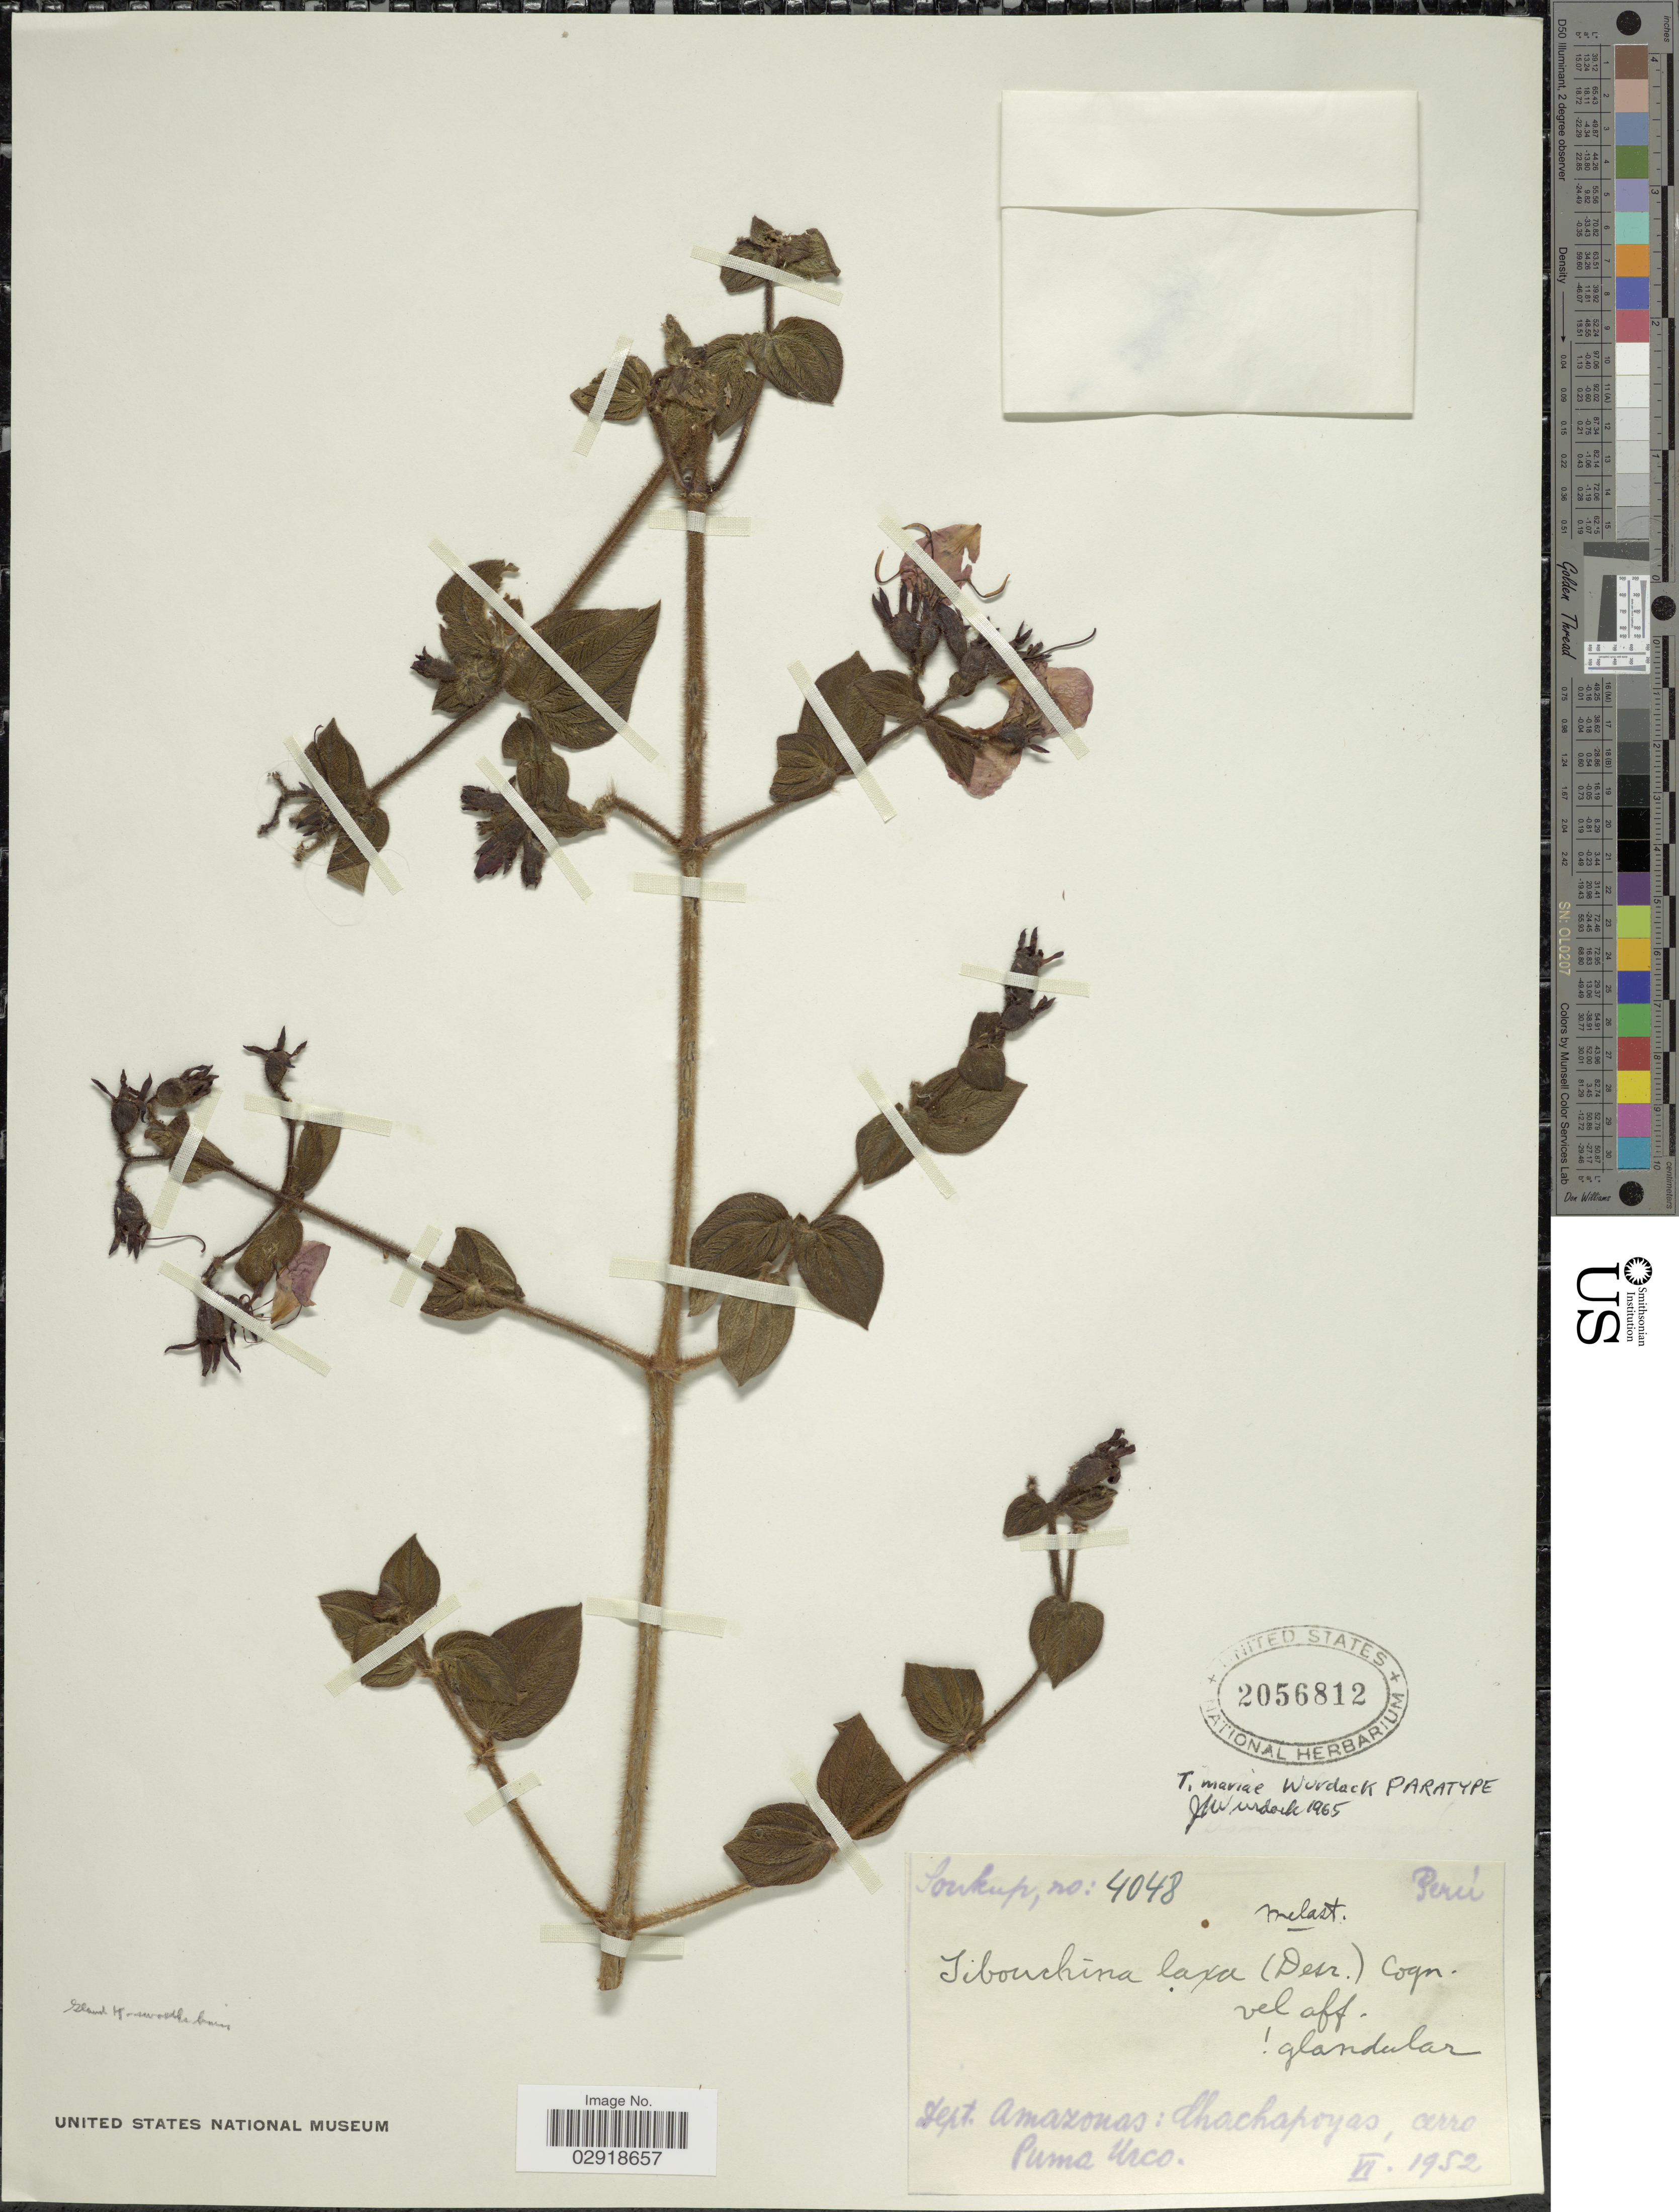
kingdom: Plantae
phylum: Tracheophyta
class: Magnoliopsida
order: Myrtales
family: Melastomataceae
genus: Chaetogastra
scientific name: Chaetogastra mariae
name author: (Wurdack) P.J.F. Guim. & Michelang.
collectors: Soukop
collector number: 4048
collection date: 1952-06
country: Peru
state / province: Amazonas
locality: Dept. Amazonas: Chachapoyas, arro Puma Urco.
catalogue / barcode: US 2056812